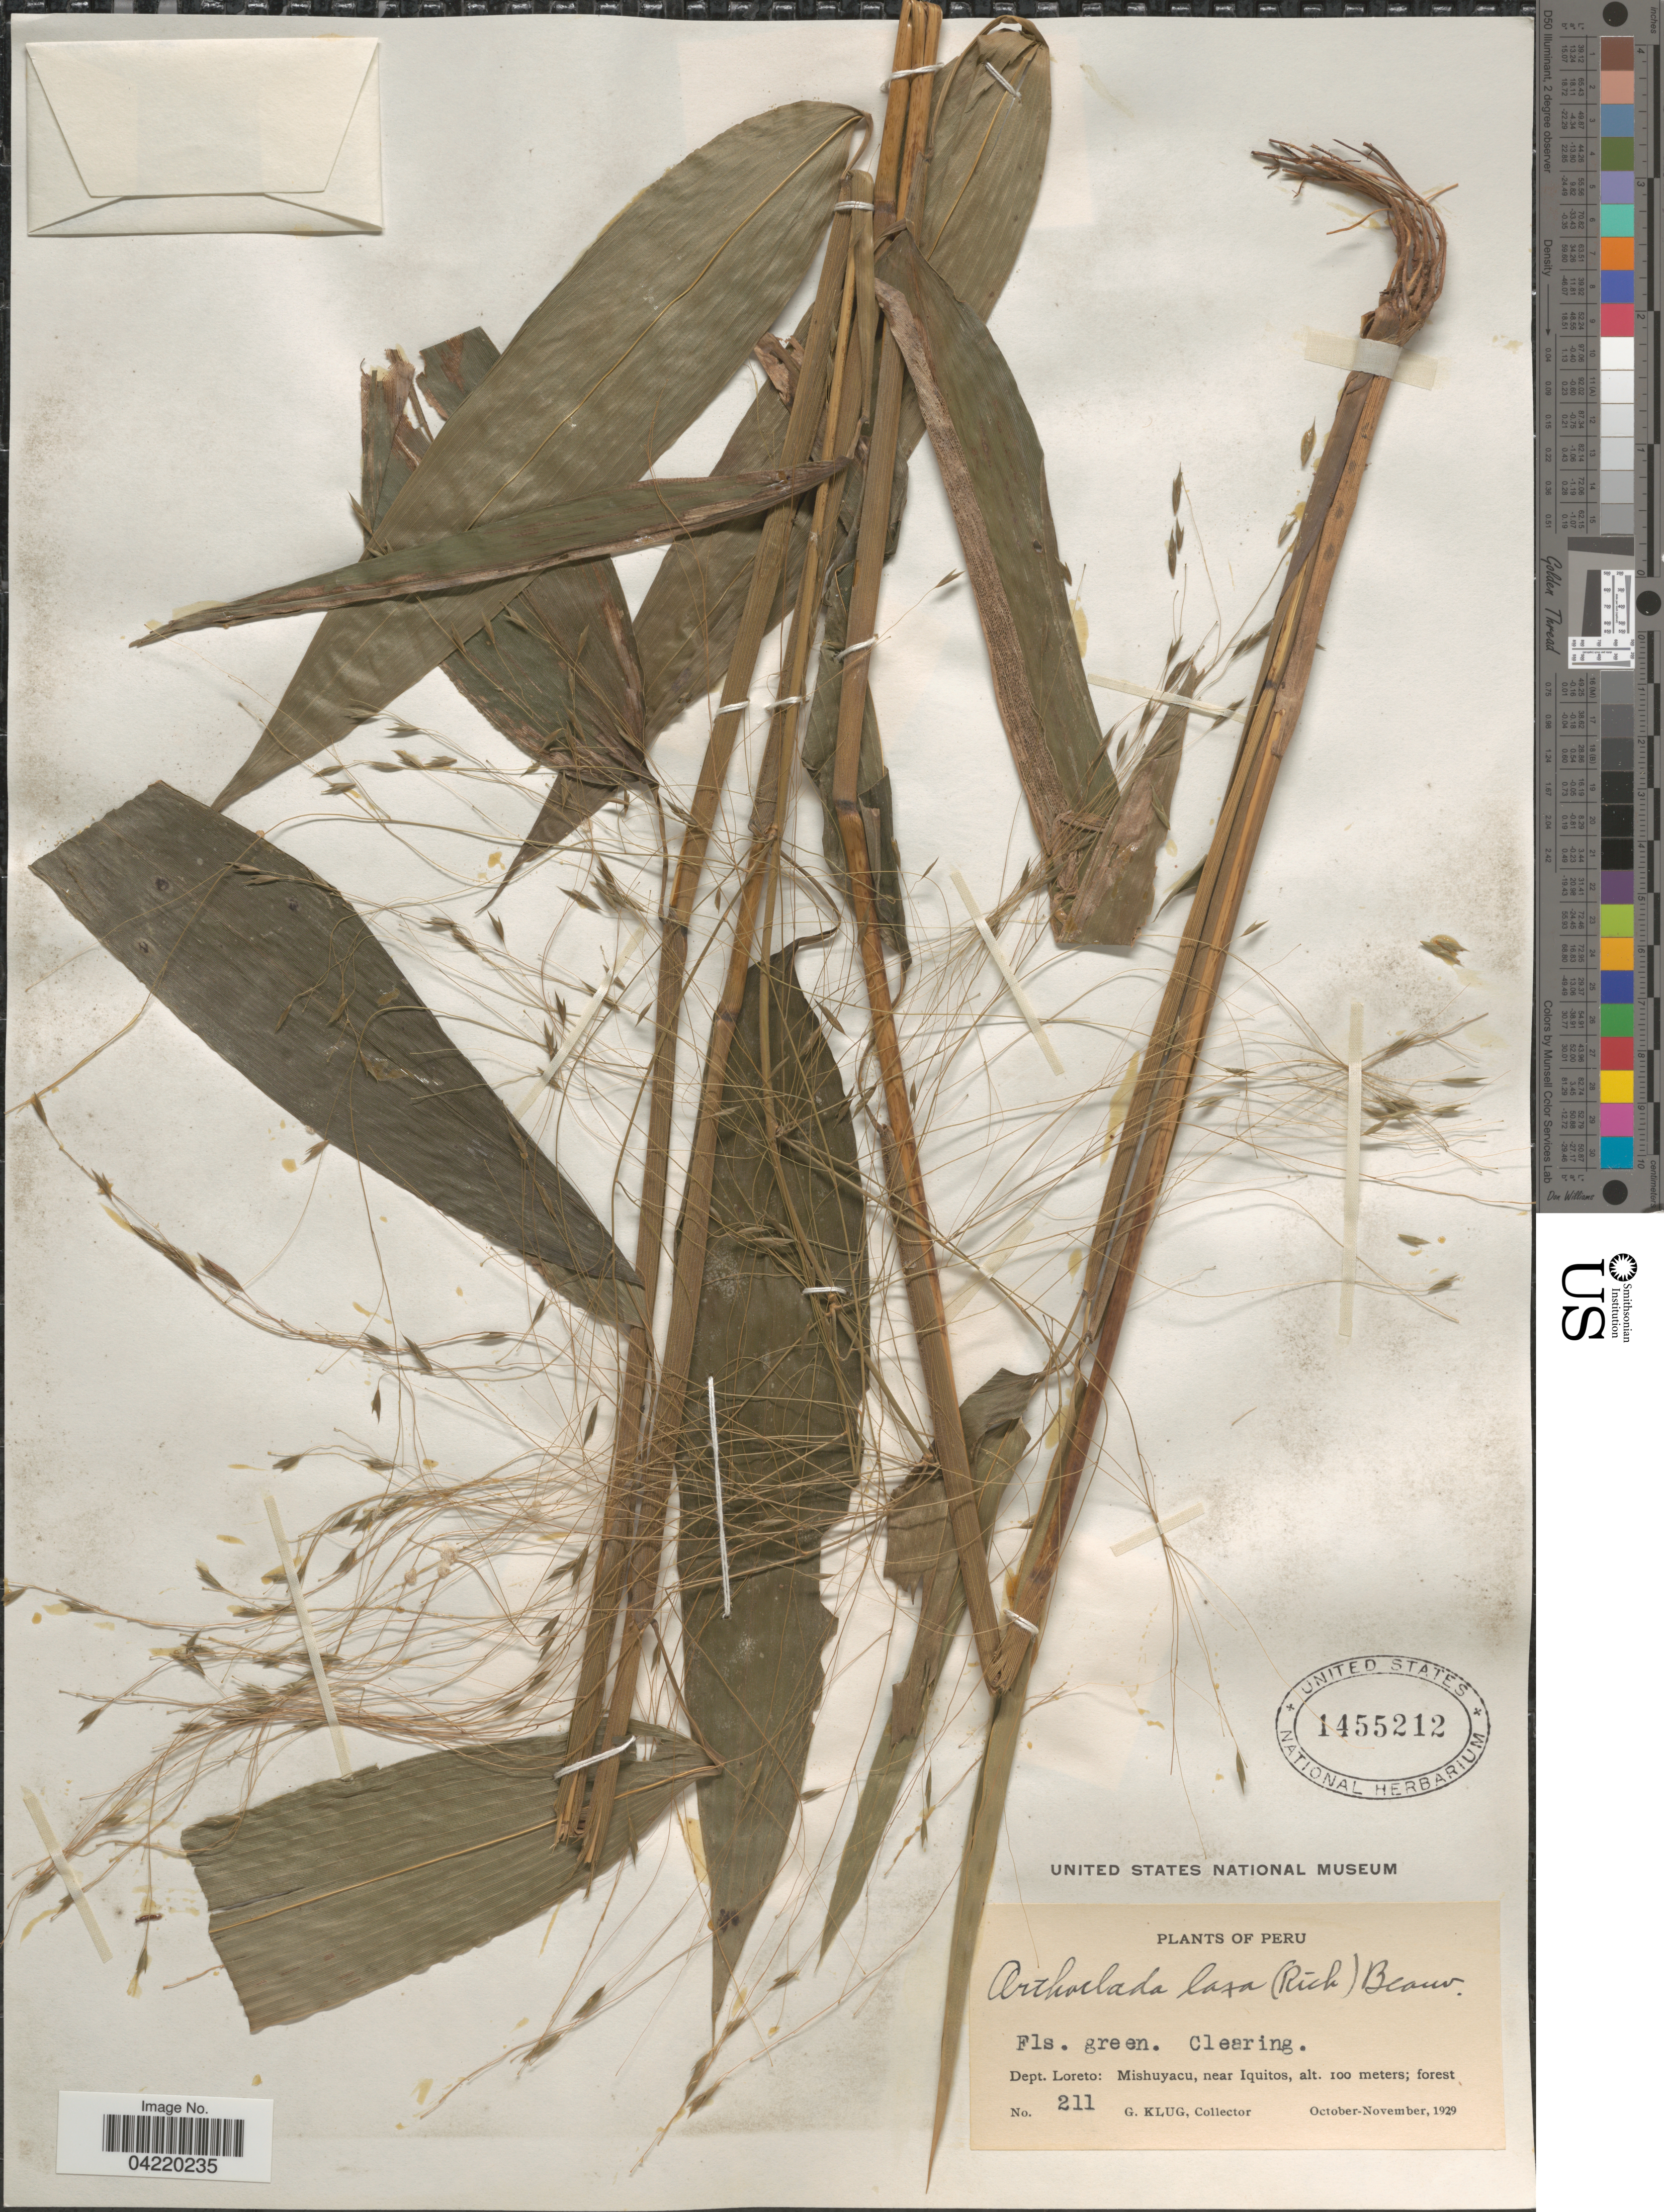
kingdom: Plantae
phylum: Tracheophyta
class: Liliopsida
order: Poales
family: Poaceae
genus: Orthoclada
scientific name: Orthoclada laxa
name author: P. Beauv.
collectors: G. Klug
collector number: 211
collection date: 1929-10/1929-11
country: Peru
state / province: Loreto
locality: Dept. Loreto: Mishuyacu, near Iquitos.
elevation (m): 100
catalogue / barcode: US 1455212